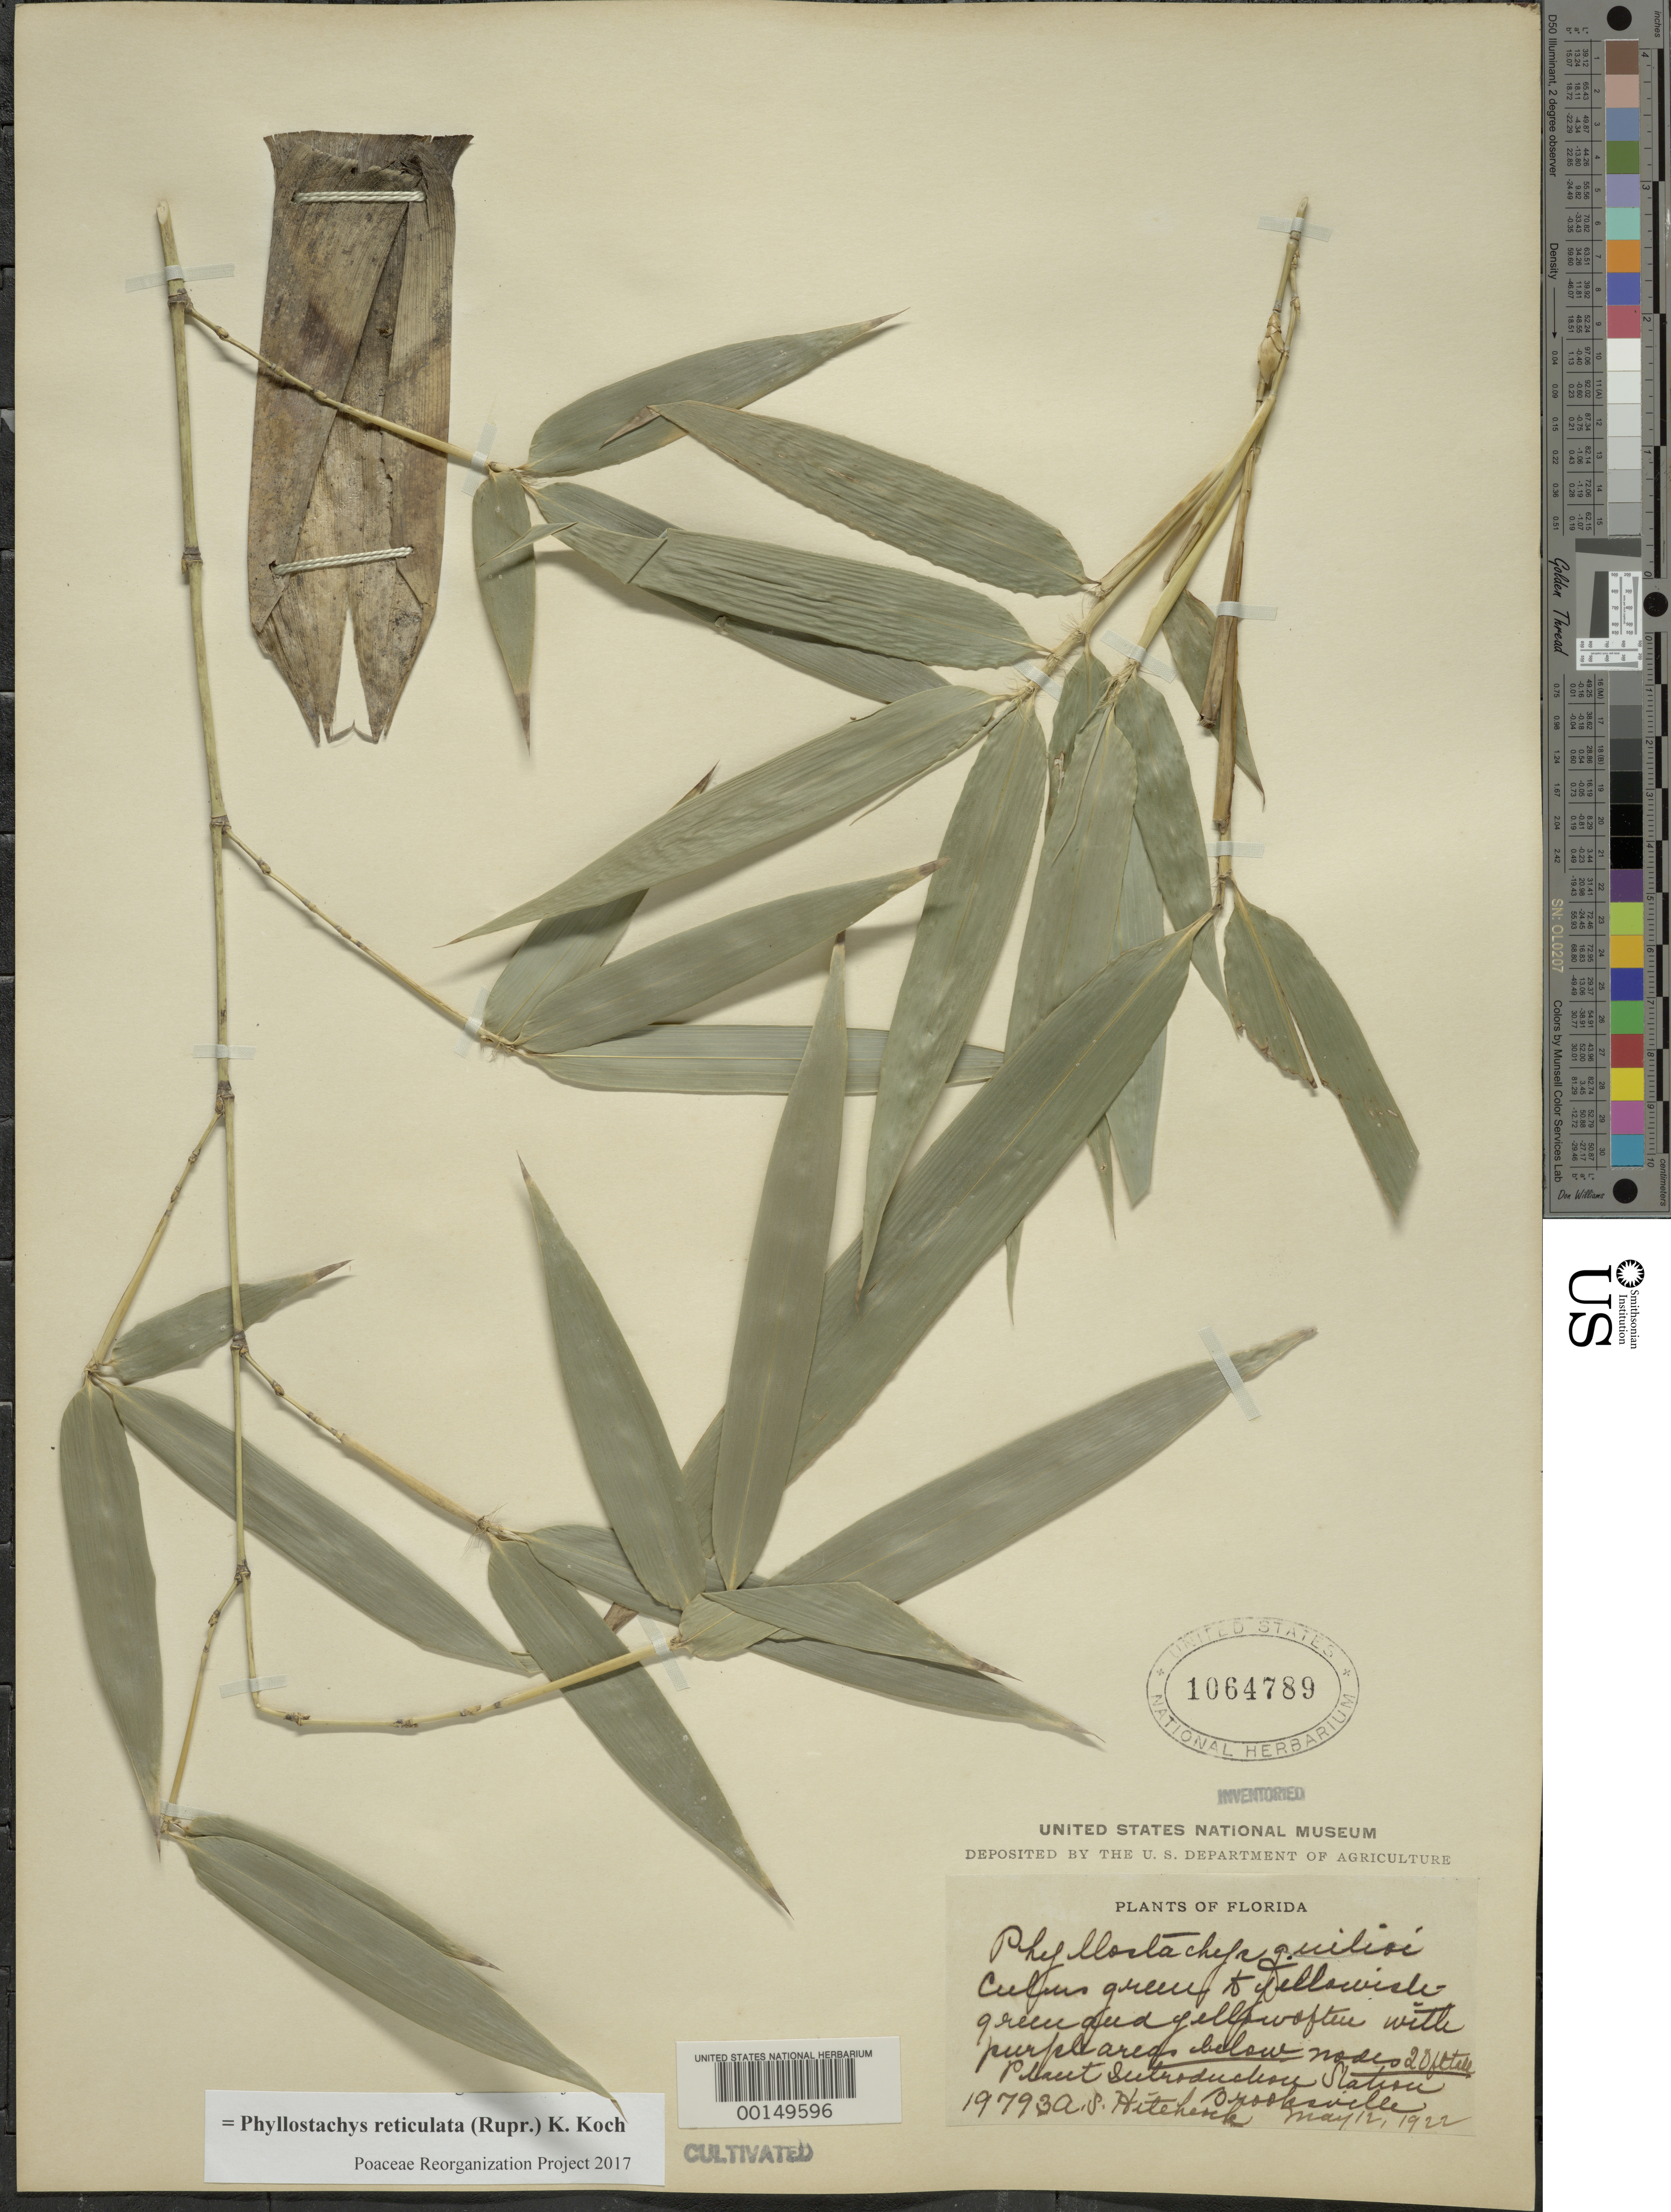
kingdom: Plantae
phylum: Tracheophyta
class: Liliopsida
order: Poales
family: Poaceae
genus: Phyllostachys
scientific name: Phyllostachys reticulata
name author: (Rupr.) K. Koch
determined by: Poaceae Reorganization Project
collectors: A. S. Hitchcock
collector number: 19793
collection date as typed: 12 May 1922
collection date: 1922-05-12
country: United States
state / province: Florida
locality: P.i. station, brooksville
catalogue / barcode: US 1064789